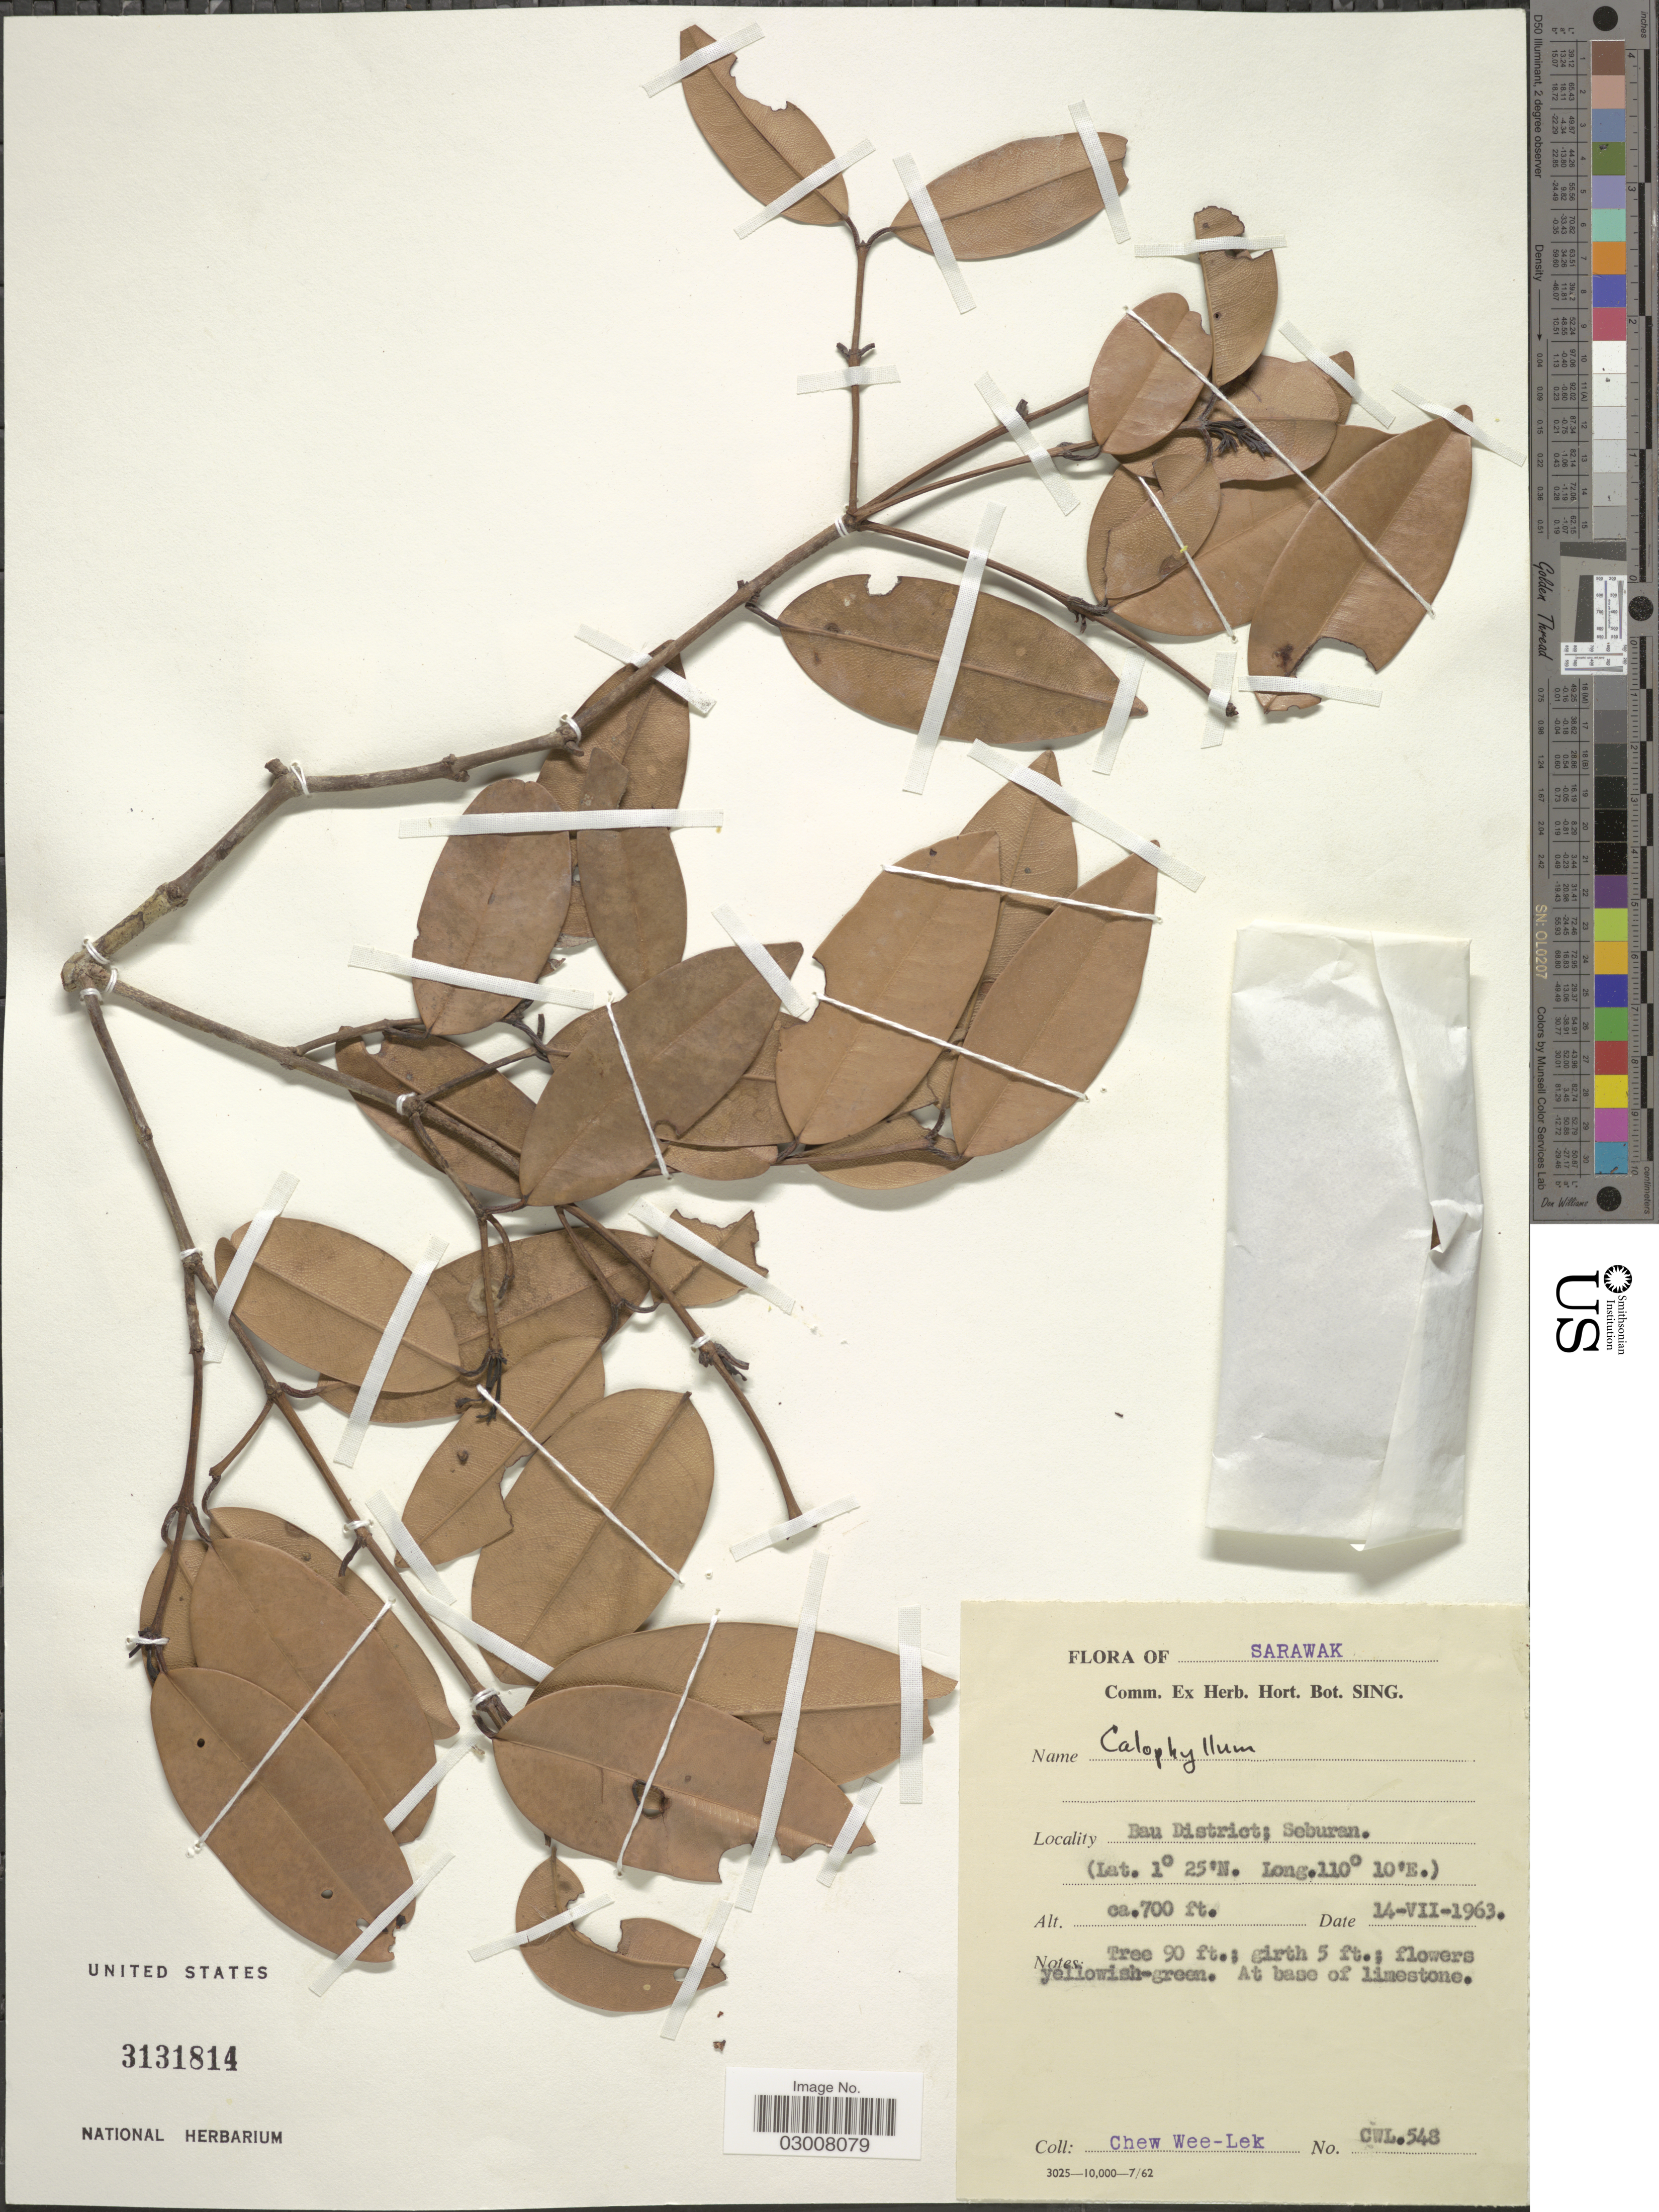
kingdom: Plantae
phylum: Tracheophyta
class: Magnoliopsida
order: Malpighiales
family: Calophyllaceae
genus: Calophyllum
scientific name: Calophyllum sp.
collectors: W. Chew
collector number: CWL548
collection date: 1963-07-14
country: Malaysia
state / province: Sarawak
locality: Bau District; Seburan.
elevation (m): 213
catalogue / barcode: US 3131814